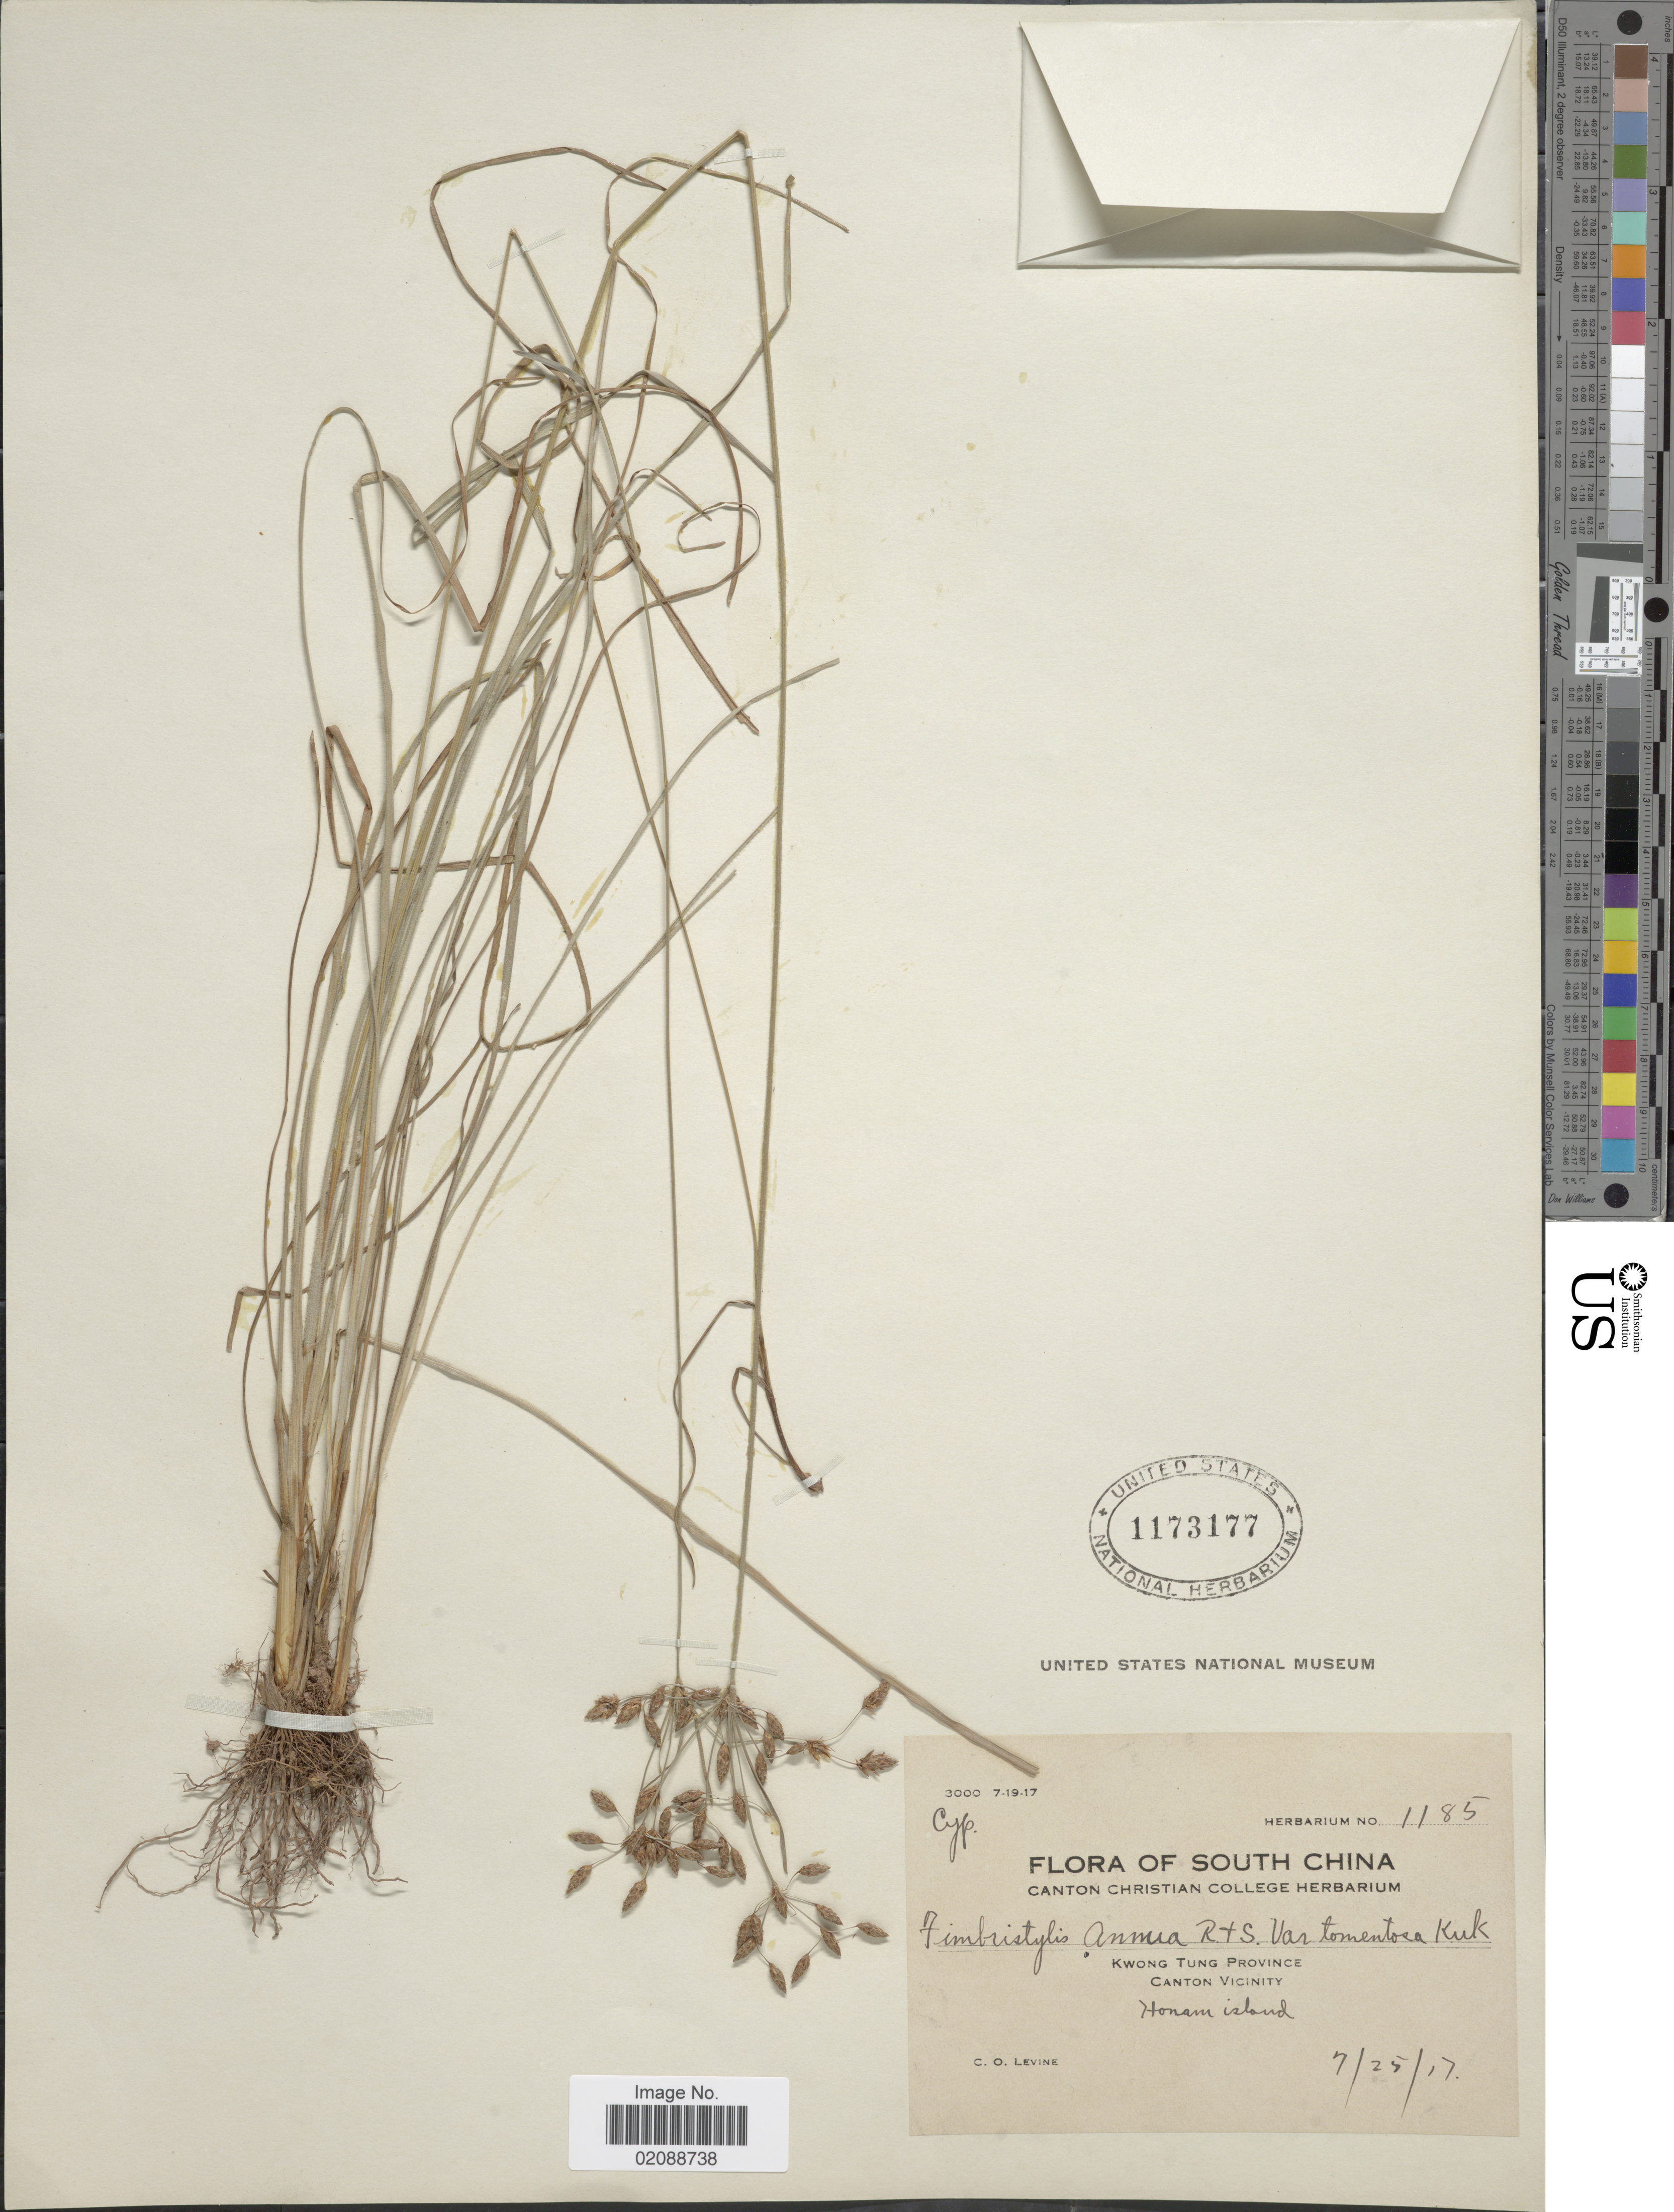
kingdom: Plantae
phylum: Tracheophyta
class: Liliopsida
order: Poales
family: Cyperaceae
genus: Fimbristylis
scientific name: Fimbristylis annua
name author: (All.) Roem. & Schult.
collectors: C. O. Levine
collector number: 1185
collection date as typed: Transcribed d/m/y: 25/7/17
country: China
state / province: Guangdong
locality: Kwong Tung Province, Canton Vicinity, Honam island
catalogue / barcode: US 1173177